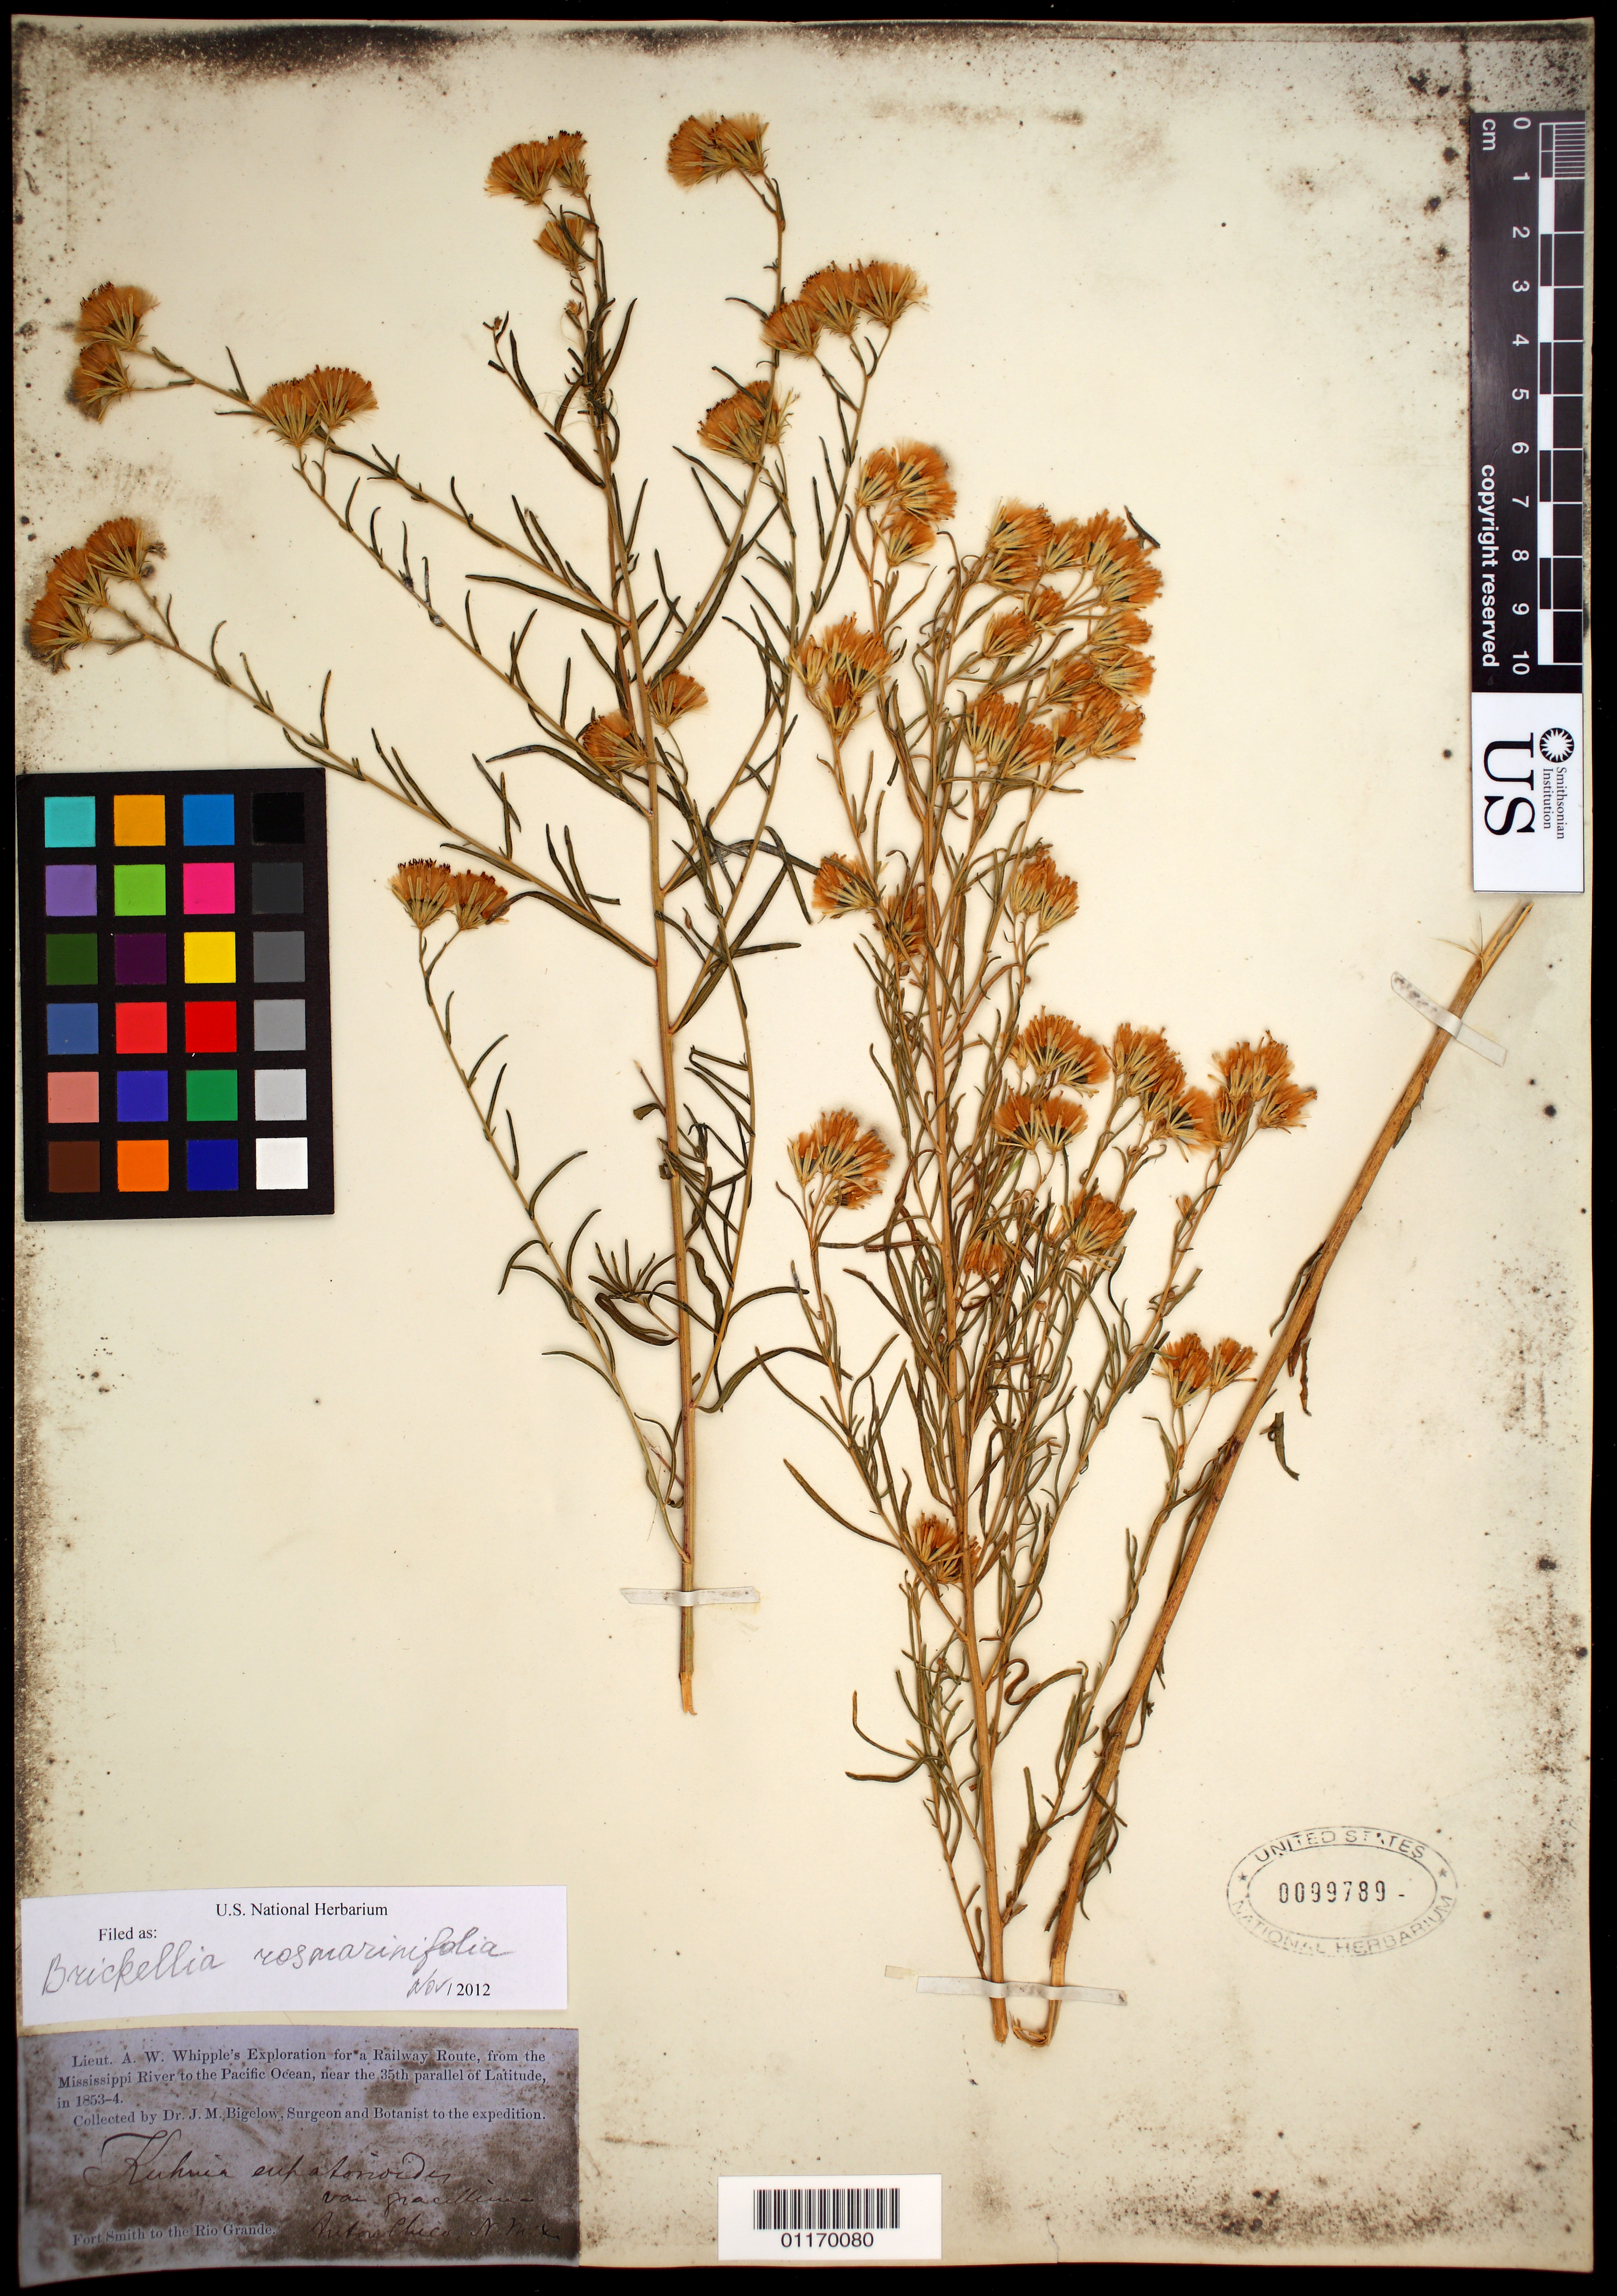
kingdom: Plantae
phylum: Tracheophyta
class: Magnoliopsida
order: Asterales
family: Asteraceae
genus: Brickellia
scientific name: Brickellia rosmarinifolia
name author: (Vent.) W.A. Weber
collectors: J. M. Bigelow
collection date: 1853/1854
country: United States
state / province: New Mexico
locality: Anton Chico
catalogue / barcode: US 99789